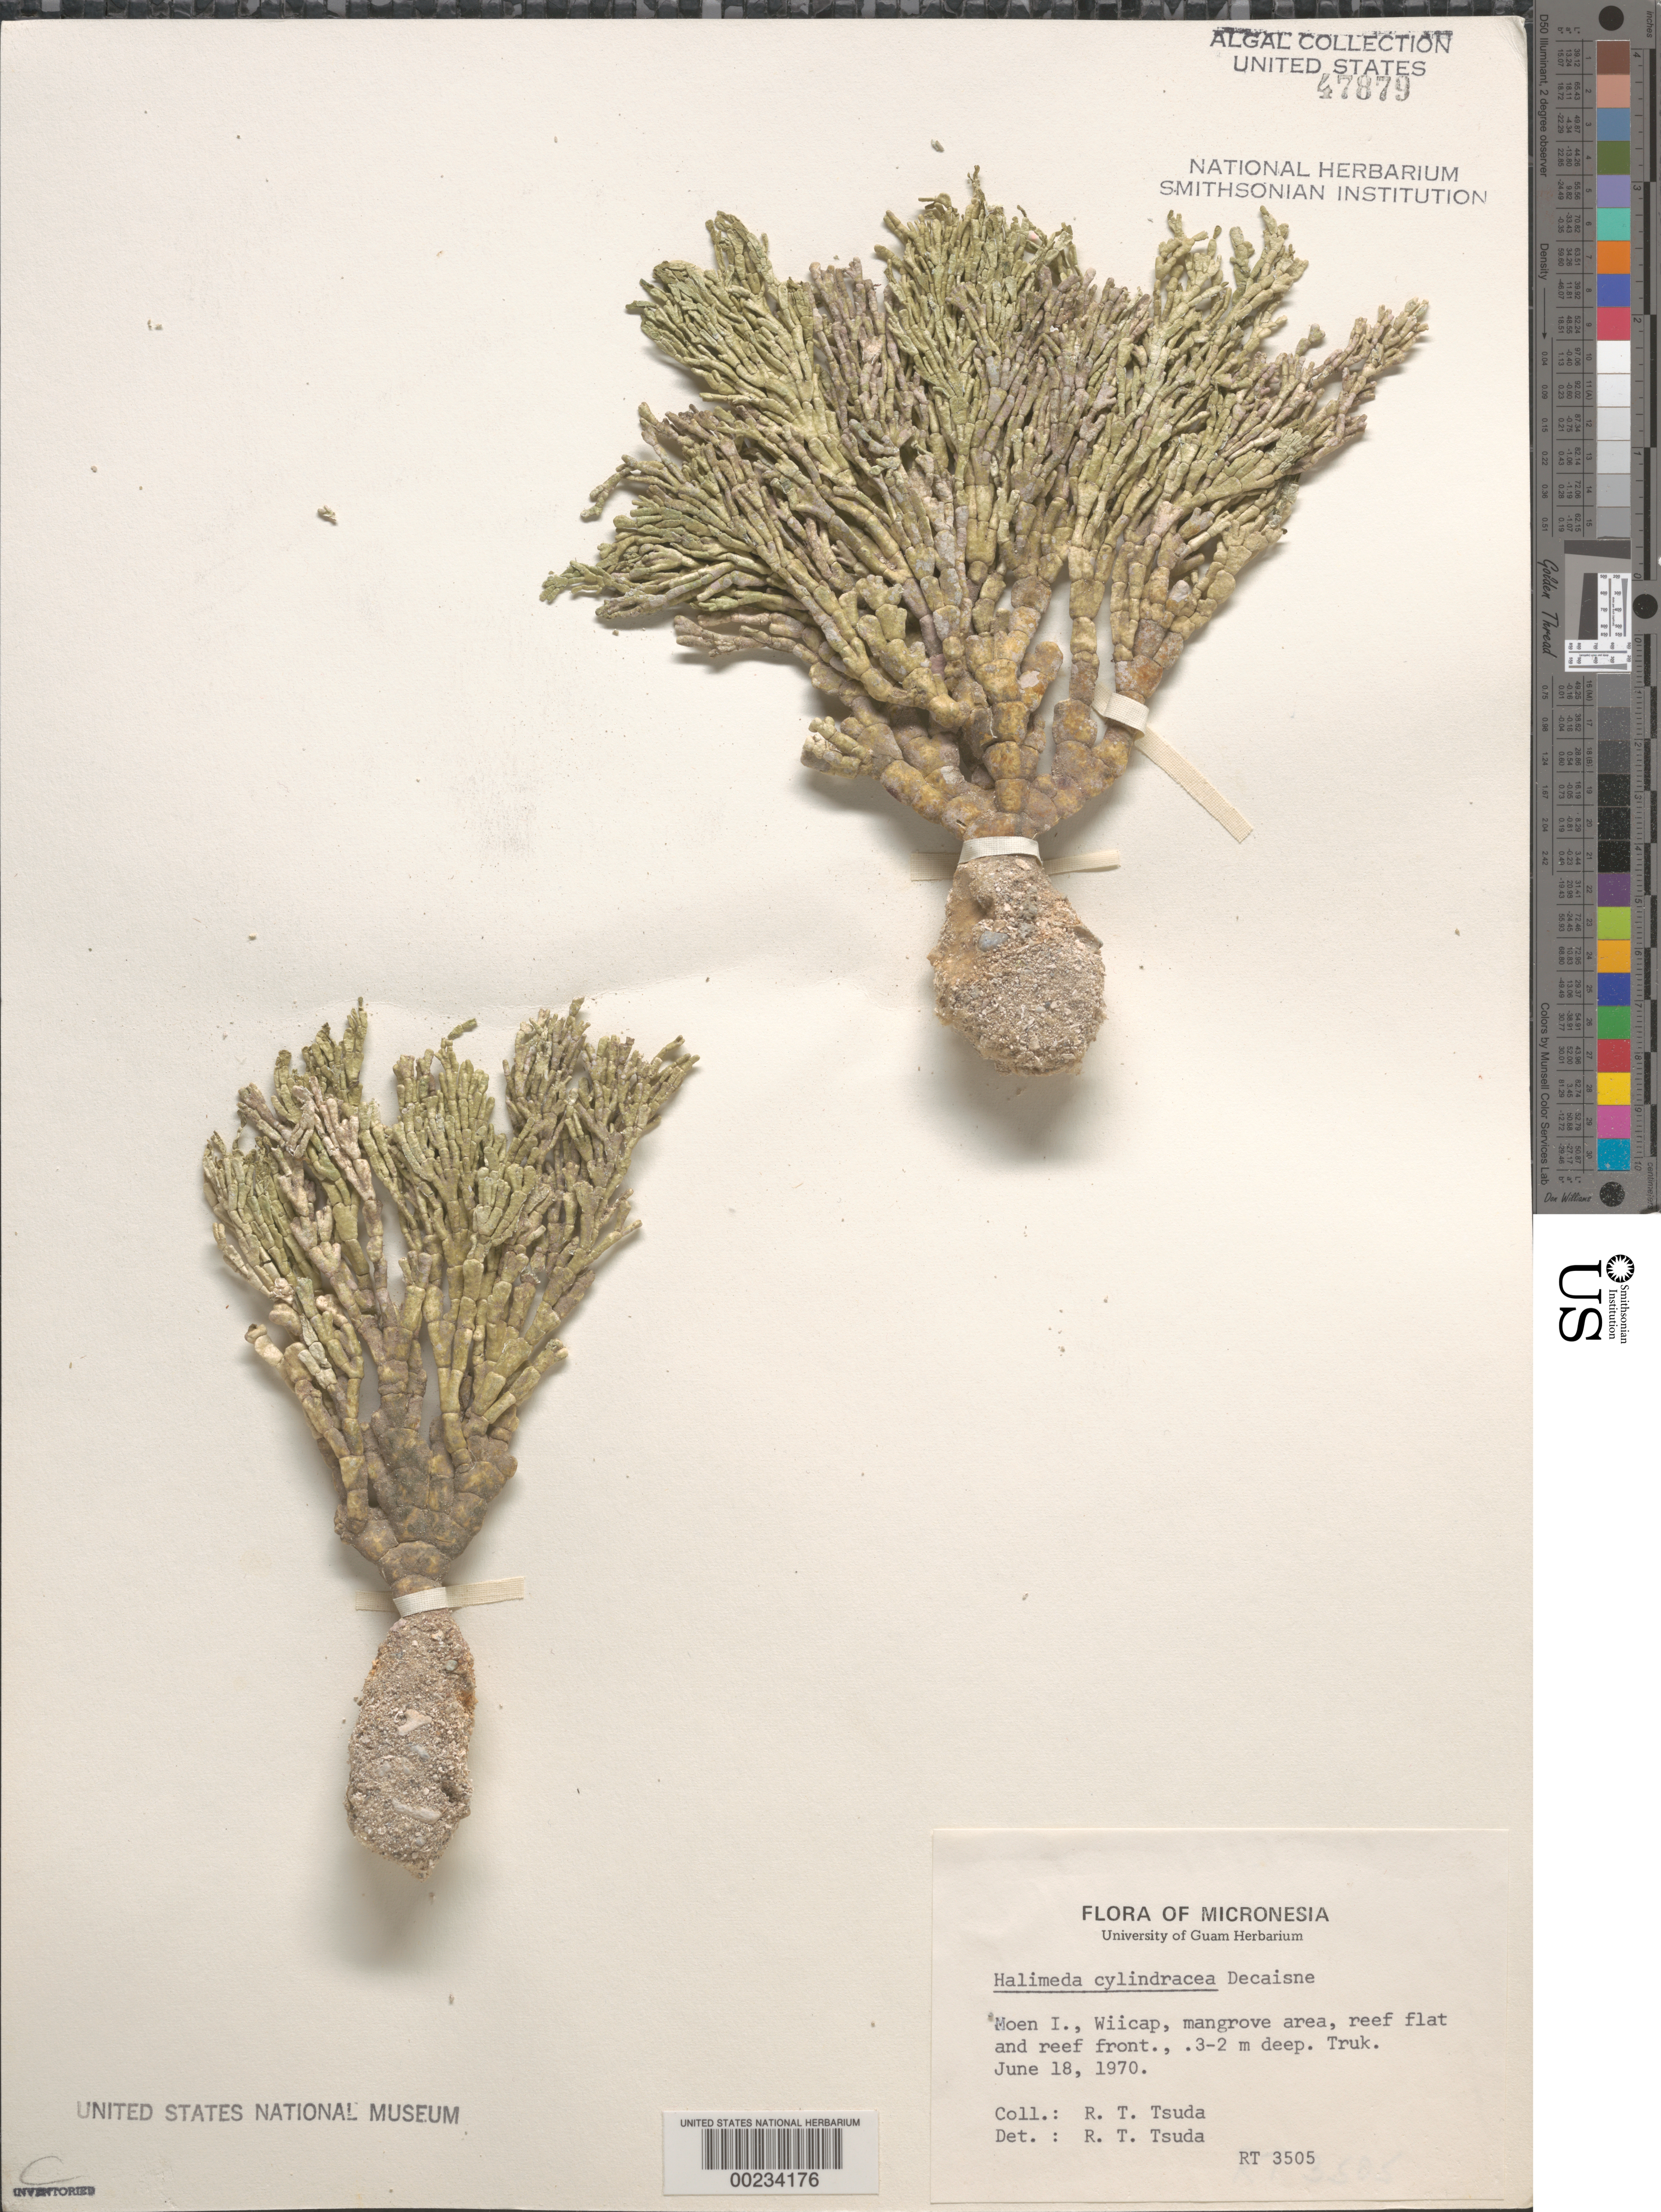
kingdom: Plantae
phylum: Chlorophyta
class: Ulvophyceae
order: Bryopsidales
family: Halimedaceae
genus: Halimeda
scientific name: Halimeda cylindracea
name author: Decne.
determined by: Tsuda, R. T.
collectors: R. Tsuda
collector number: Rt 3505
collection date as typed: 18 Jun 1970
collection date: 1970-06-18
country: Micronesia, Federated States of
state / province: Truk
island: Moen [Wono]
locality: Wiicap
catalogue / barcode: US 47879